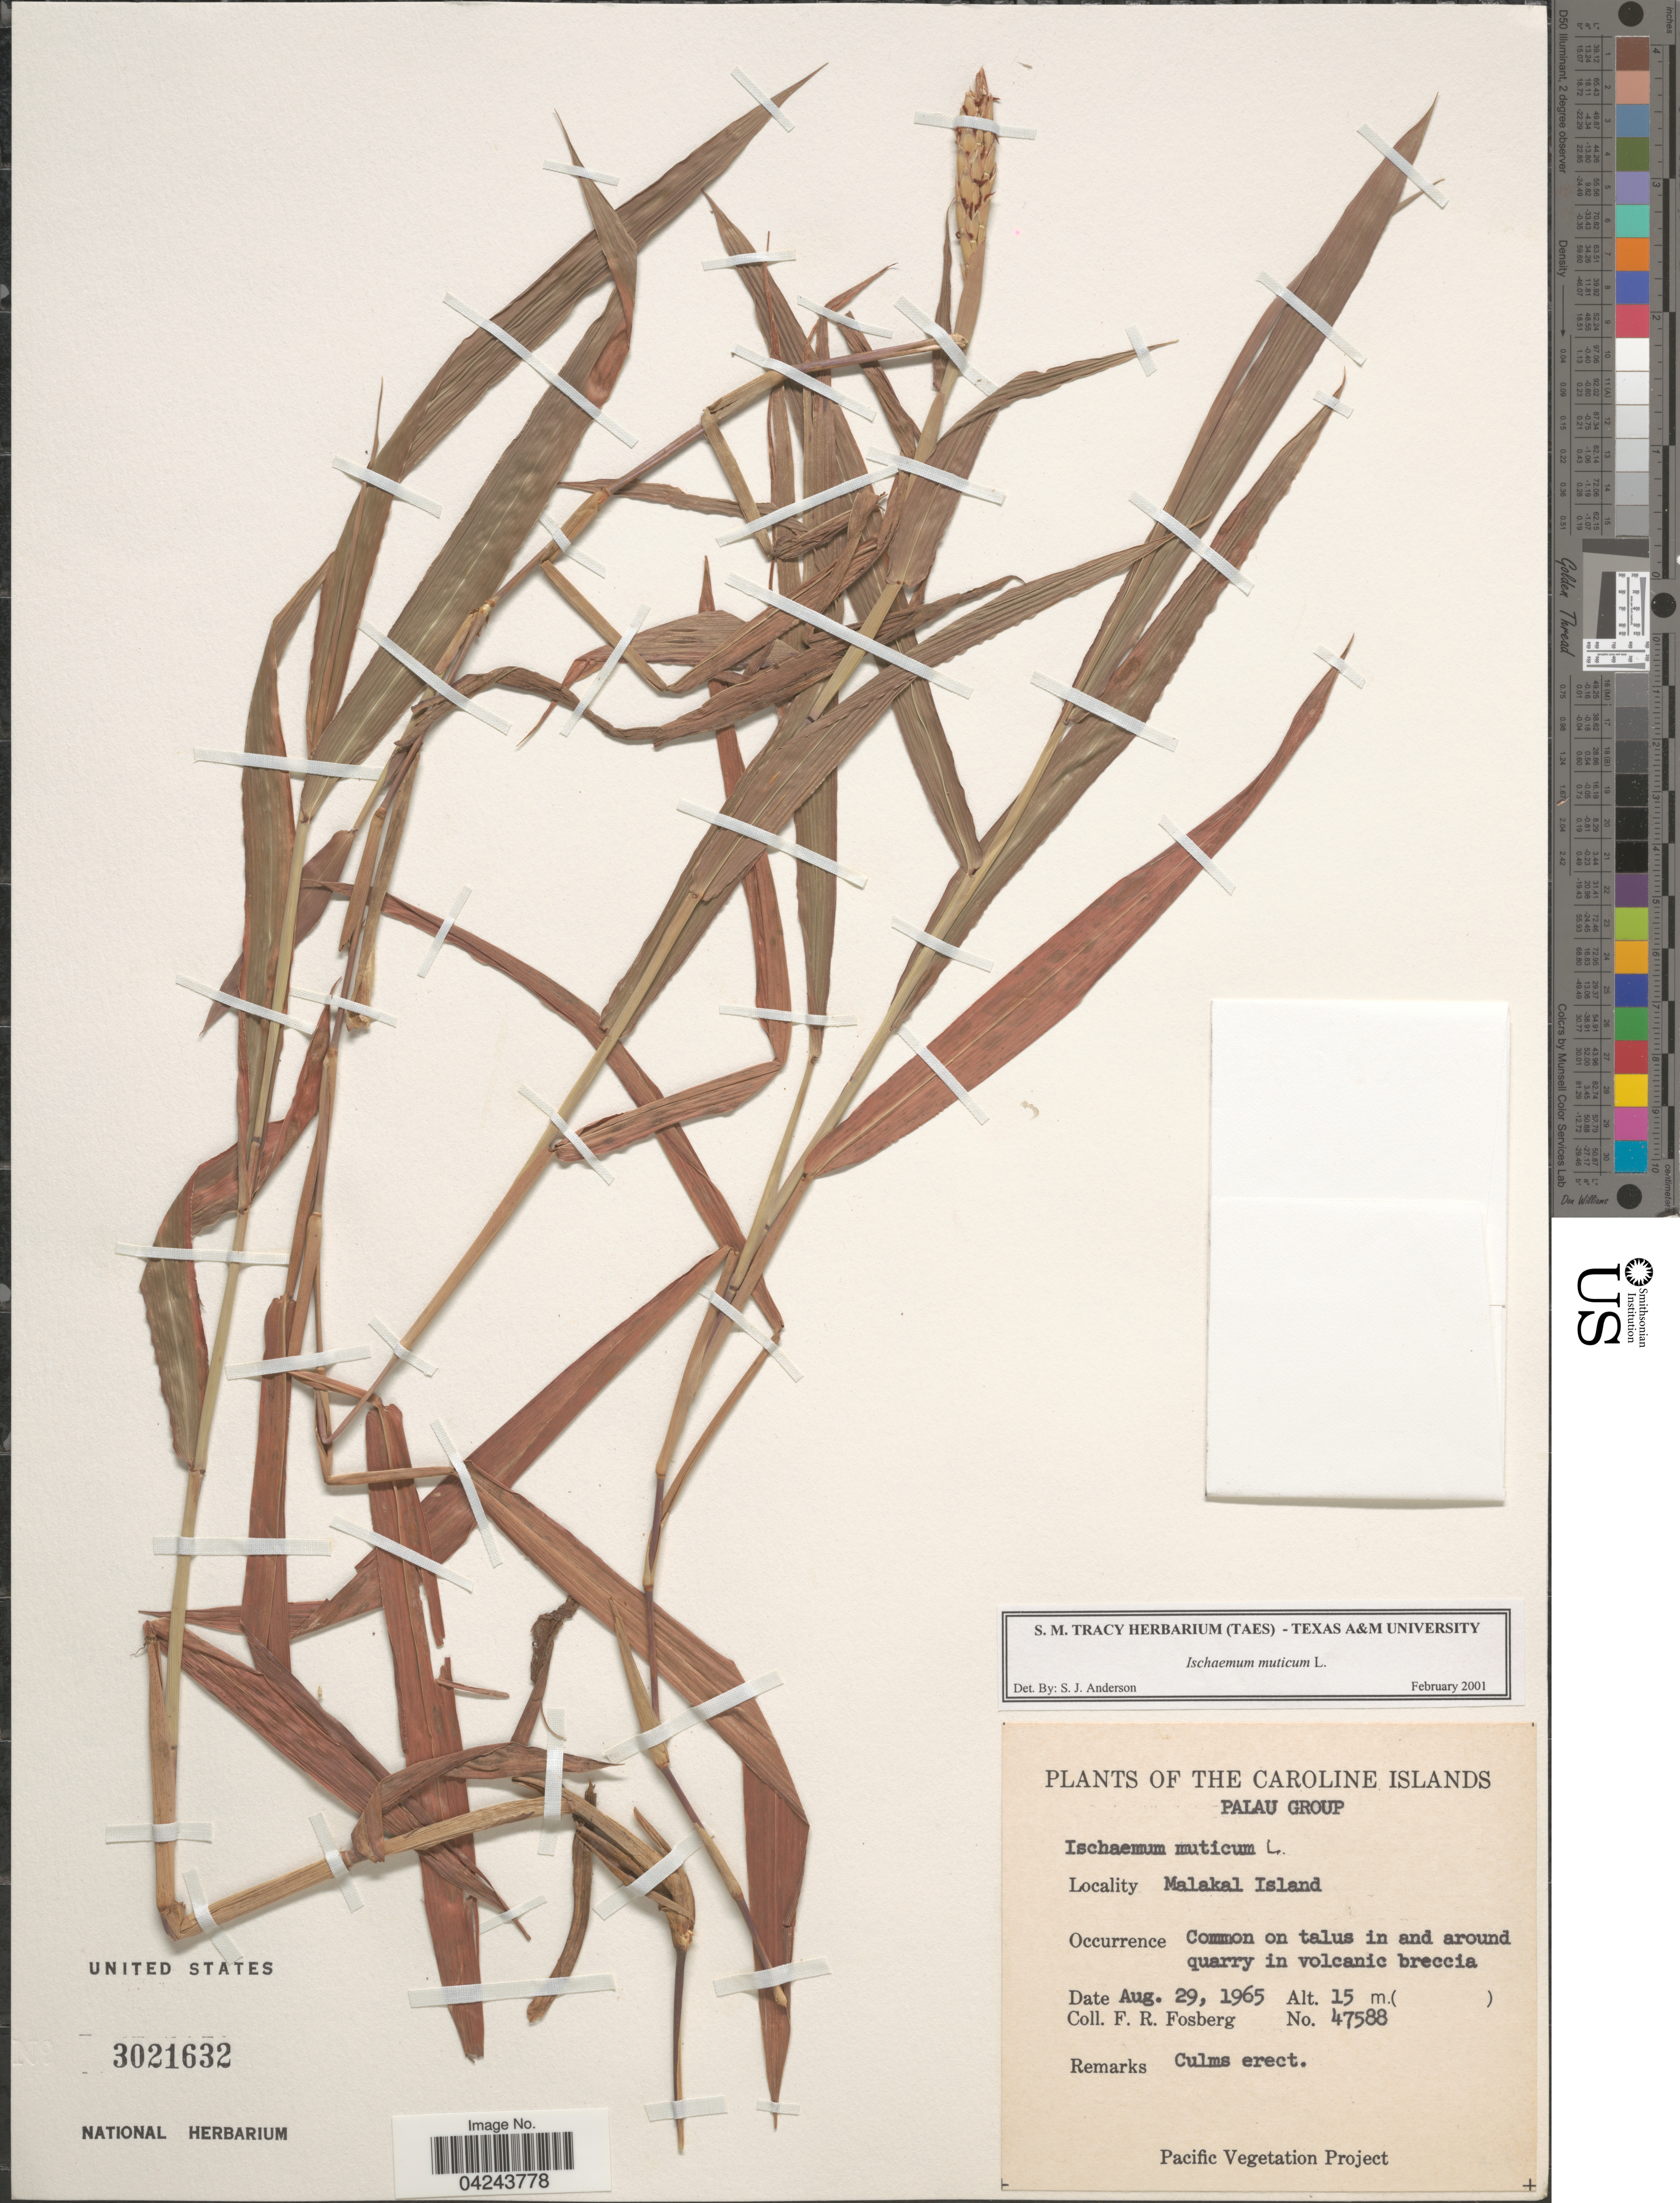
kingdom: Plantae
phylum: Tracheophyta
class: Liliopsida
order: Poales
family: Poaceae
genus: Ischaemum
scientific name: Ischaemum muticum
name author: L.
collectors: F. R. Fosberg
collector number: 47588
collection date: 1965-08-29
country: Palau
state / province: Koror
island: Ngemelachel [Malakal]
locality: Caroline Islands. Palau Group. Malakal Island.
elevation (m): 15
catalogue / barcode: US 3021632